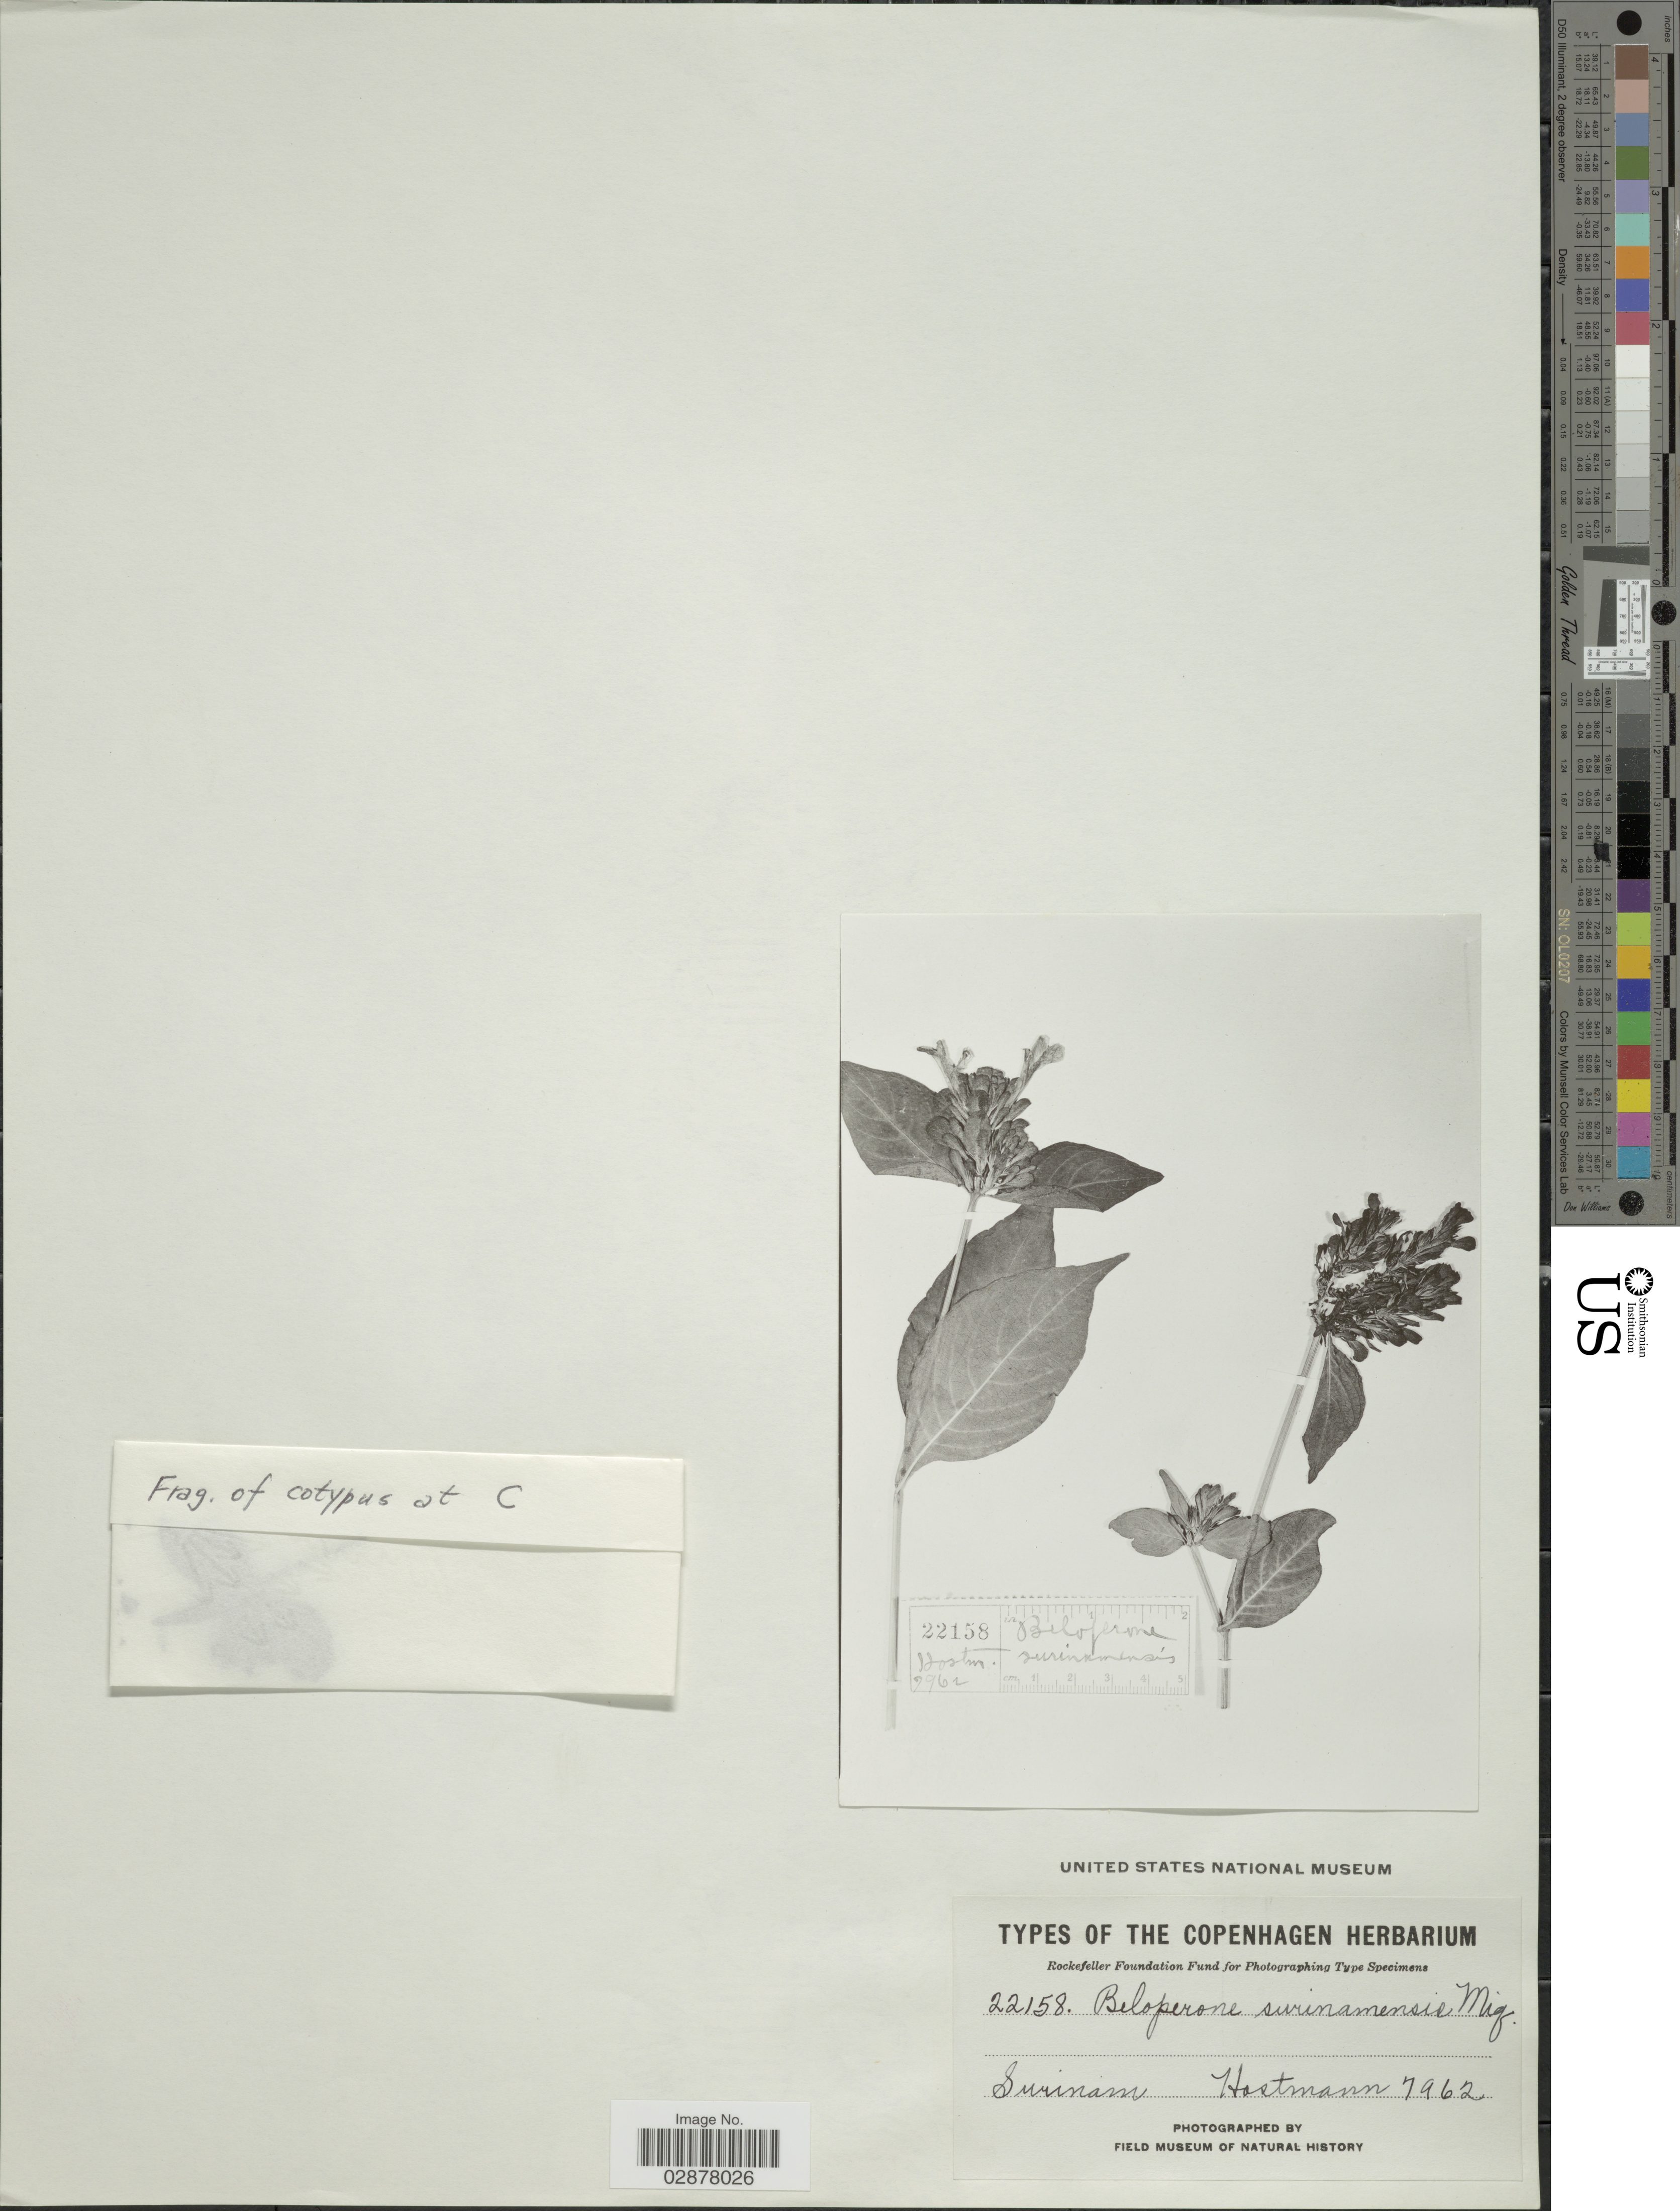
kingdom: Plantae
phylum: Tracheophyta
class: Magnoliopsida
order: Lamiales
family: Acanthaceae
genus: Justicia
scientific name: Justicia carthaginensis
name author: Jacq.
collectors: Hostmann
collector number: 7962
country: Suriname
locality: Surinam.